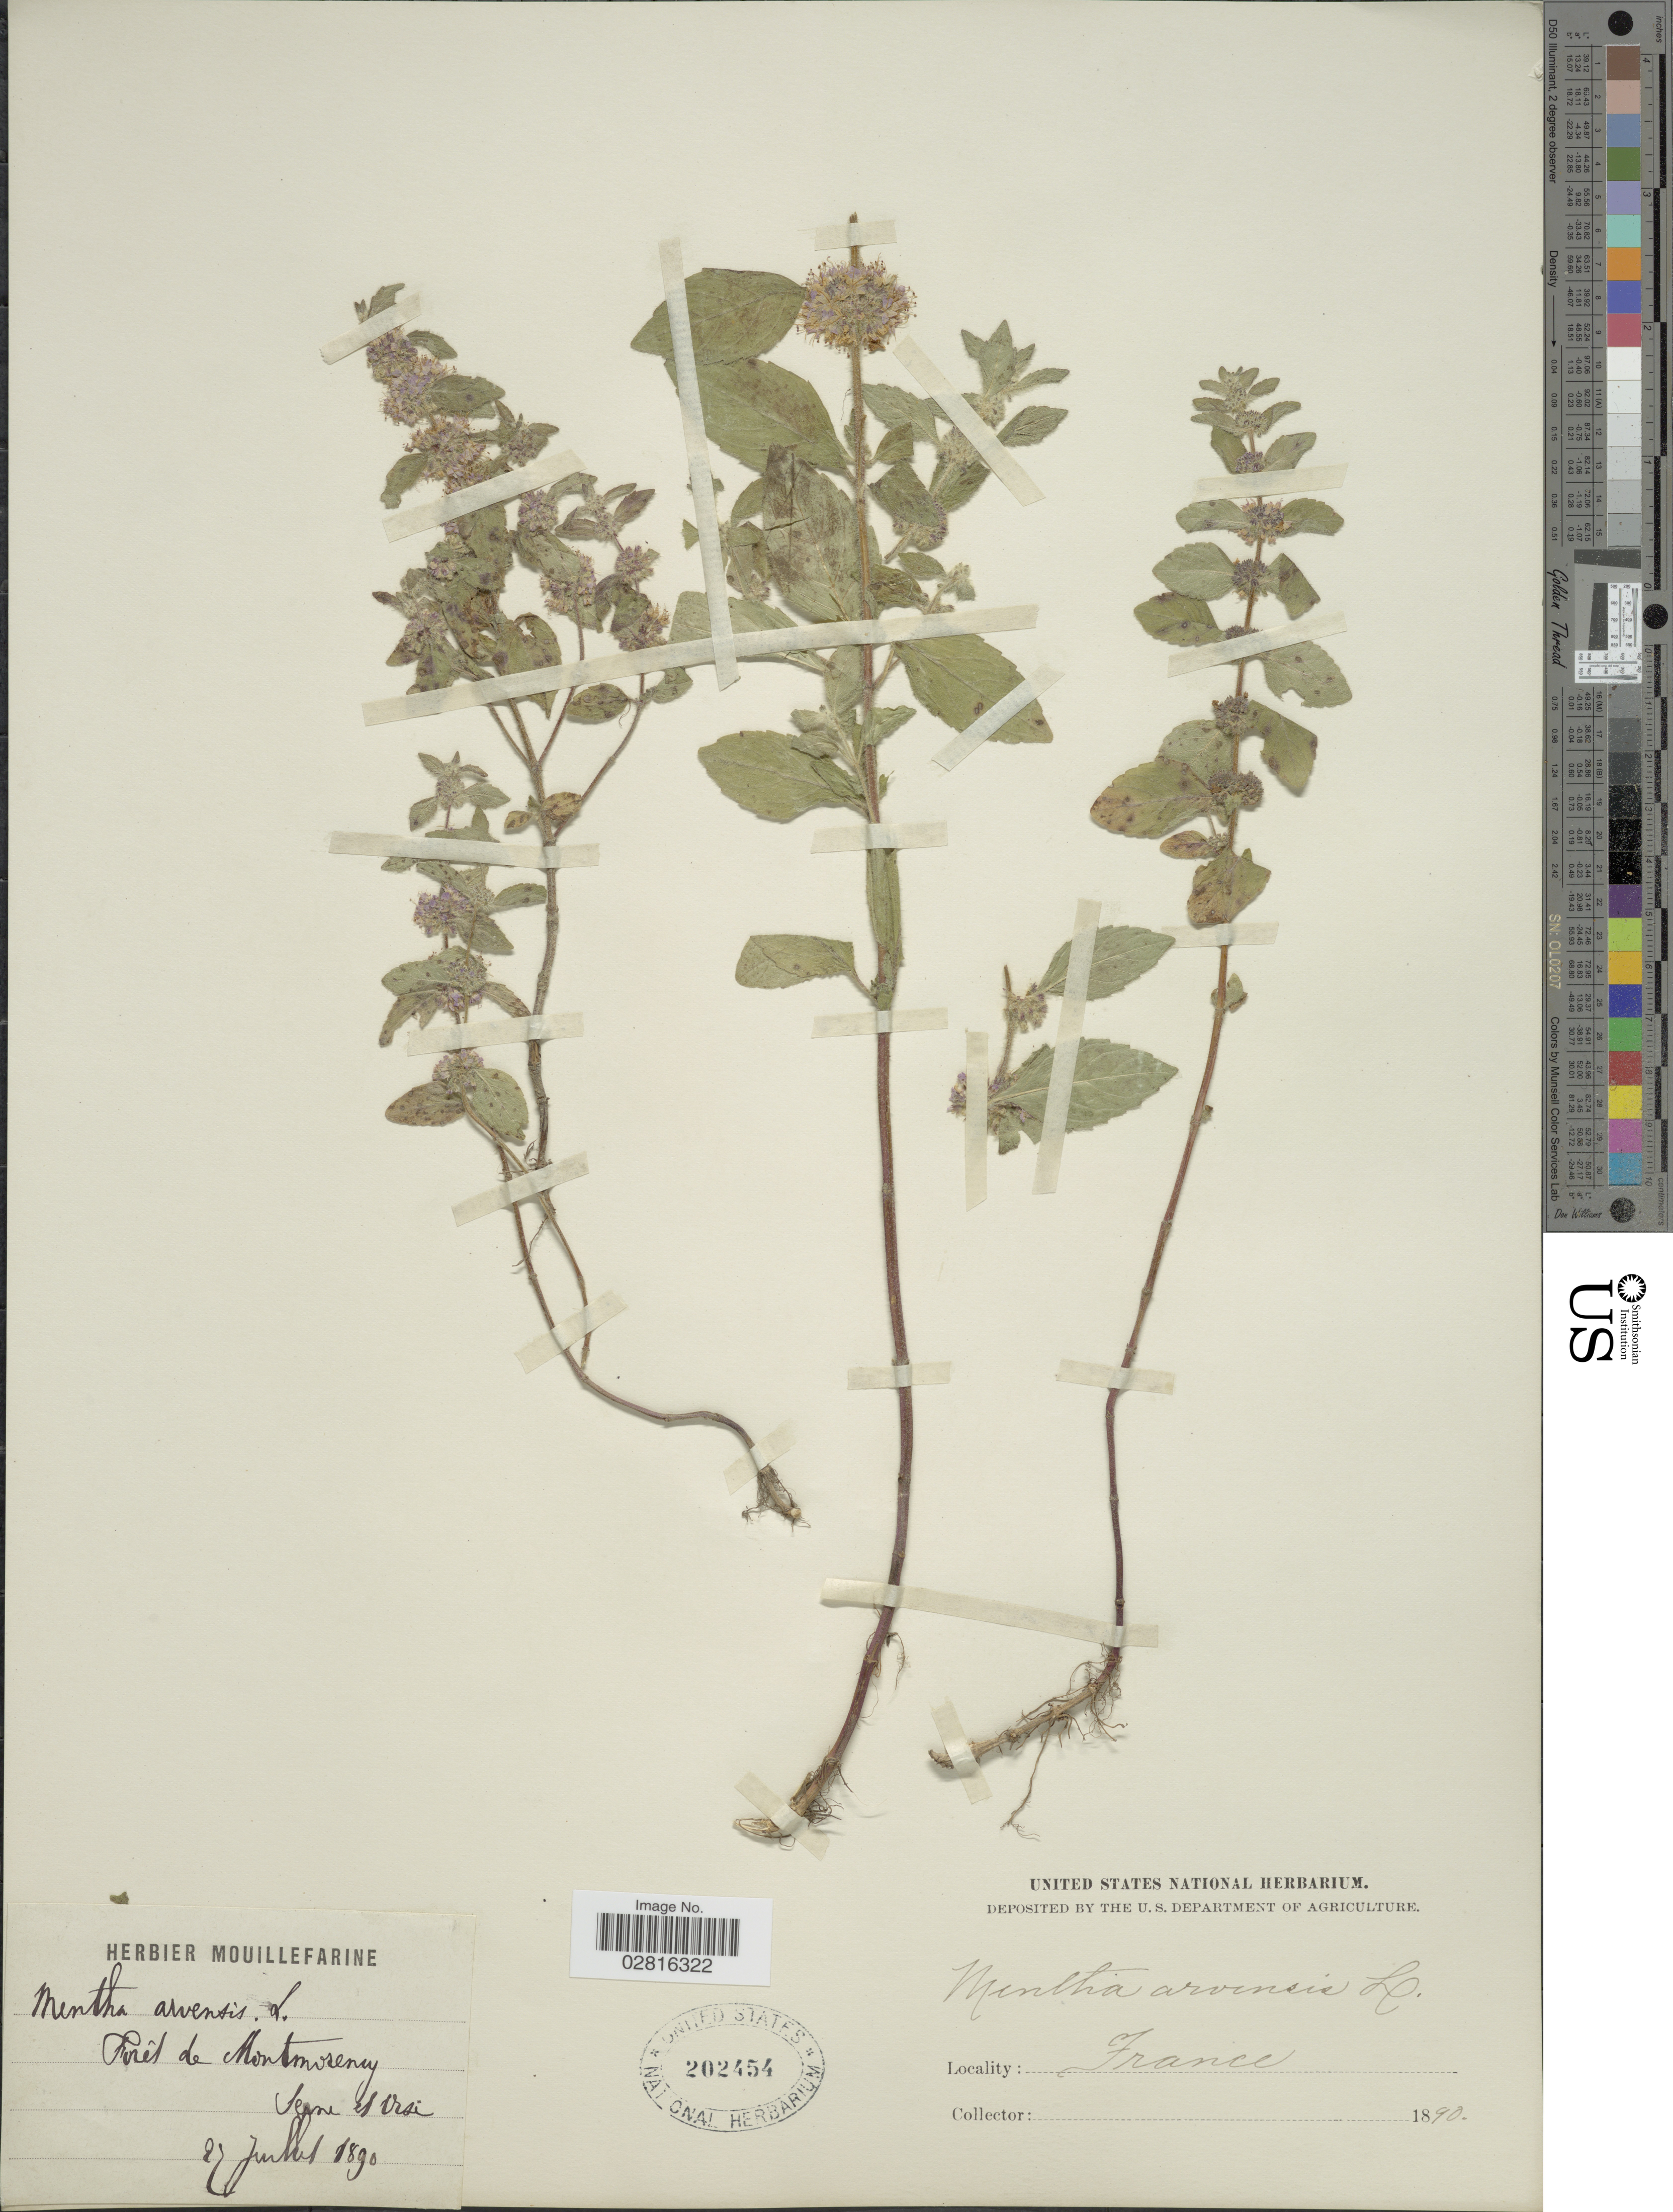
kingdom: Plantae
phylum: Tracheophyta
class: Magnoliopsida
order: Lamiales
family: Lamiaceae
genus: Mentha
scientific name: Mentha arvensis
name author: L.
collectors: ex herb. Mouillefarine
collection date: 1890-07-27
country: France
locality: Forêt de Montmoreny, Seine et Oise.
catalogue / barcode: US 202454